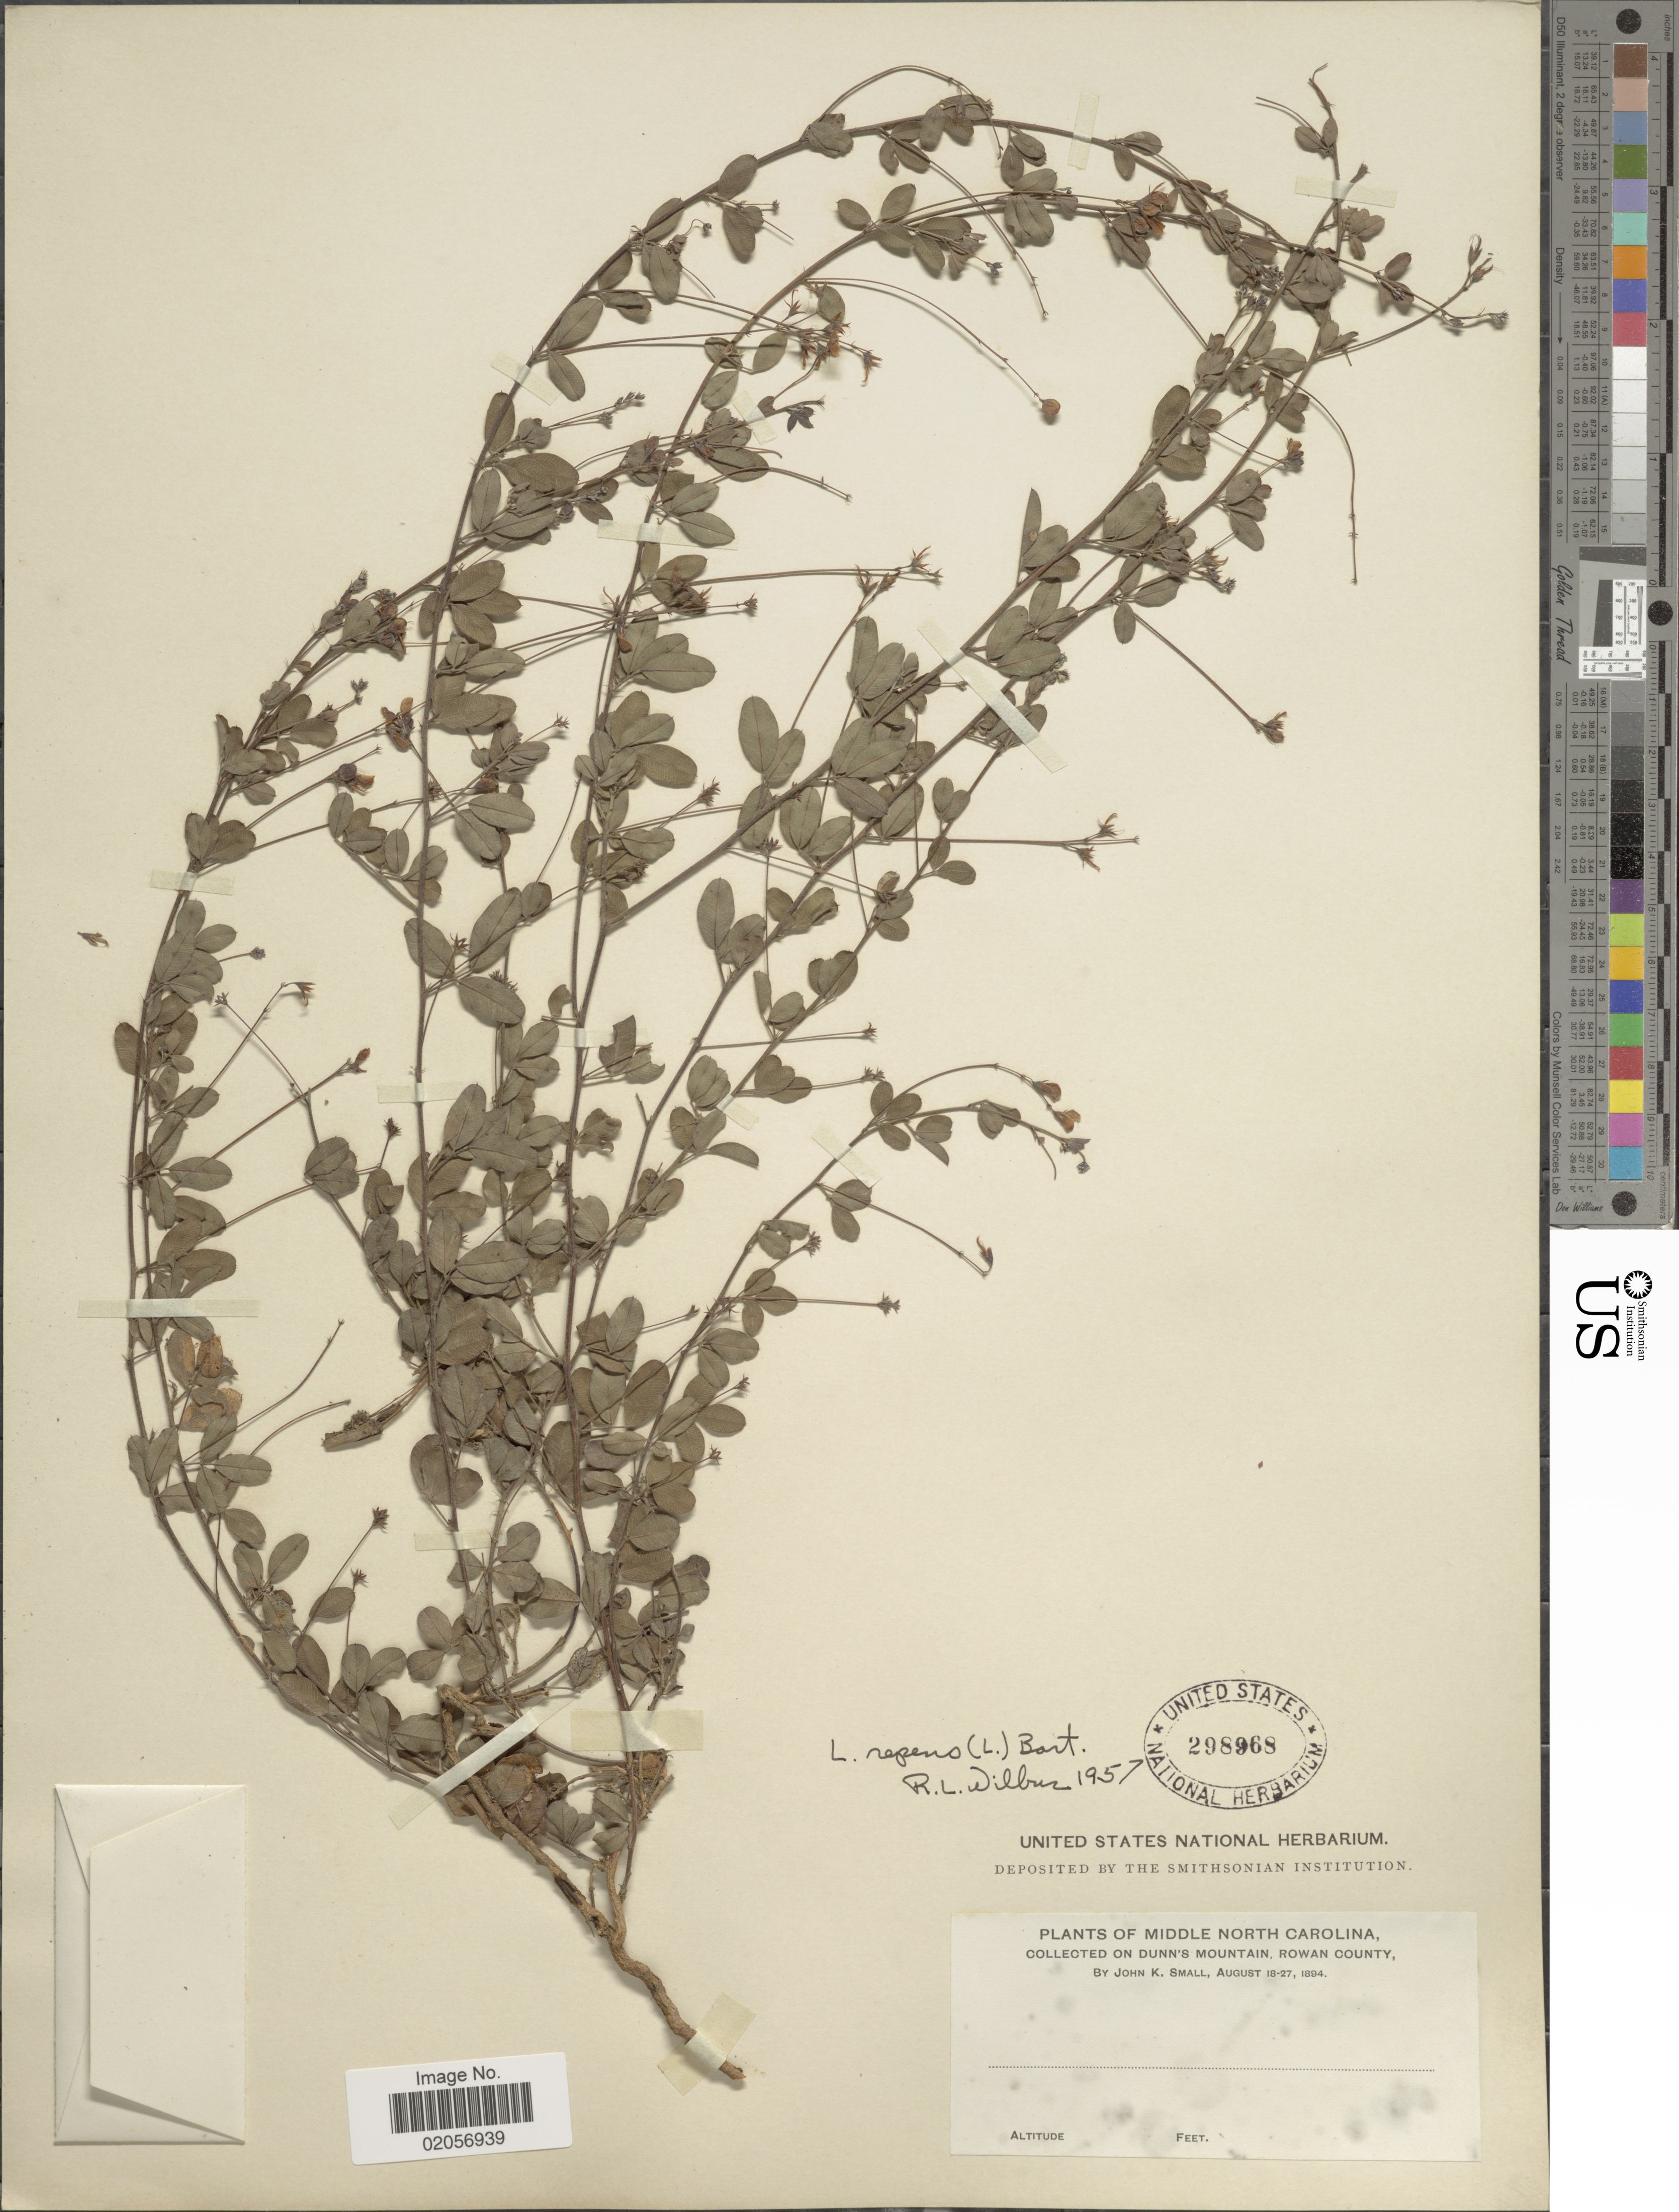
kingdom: Plantae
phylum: Tracheophyta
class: Magnoliopsida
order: Fabales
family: Fabaceae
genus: Lespedeza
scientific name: Lespedeza repens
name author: (L.) W.P.C. Barton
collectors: J. K. Small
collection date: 1894-08-18/1894-08-27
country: United States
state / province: North Carolina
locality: Middle North Carolind, on Dunn's Mountain, Rowan County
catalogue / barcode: US 298968